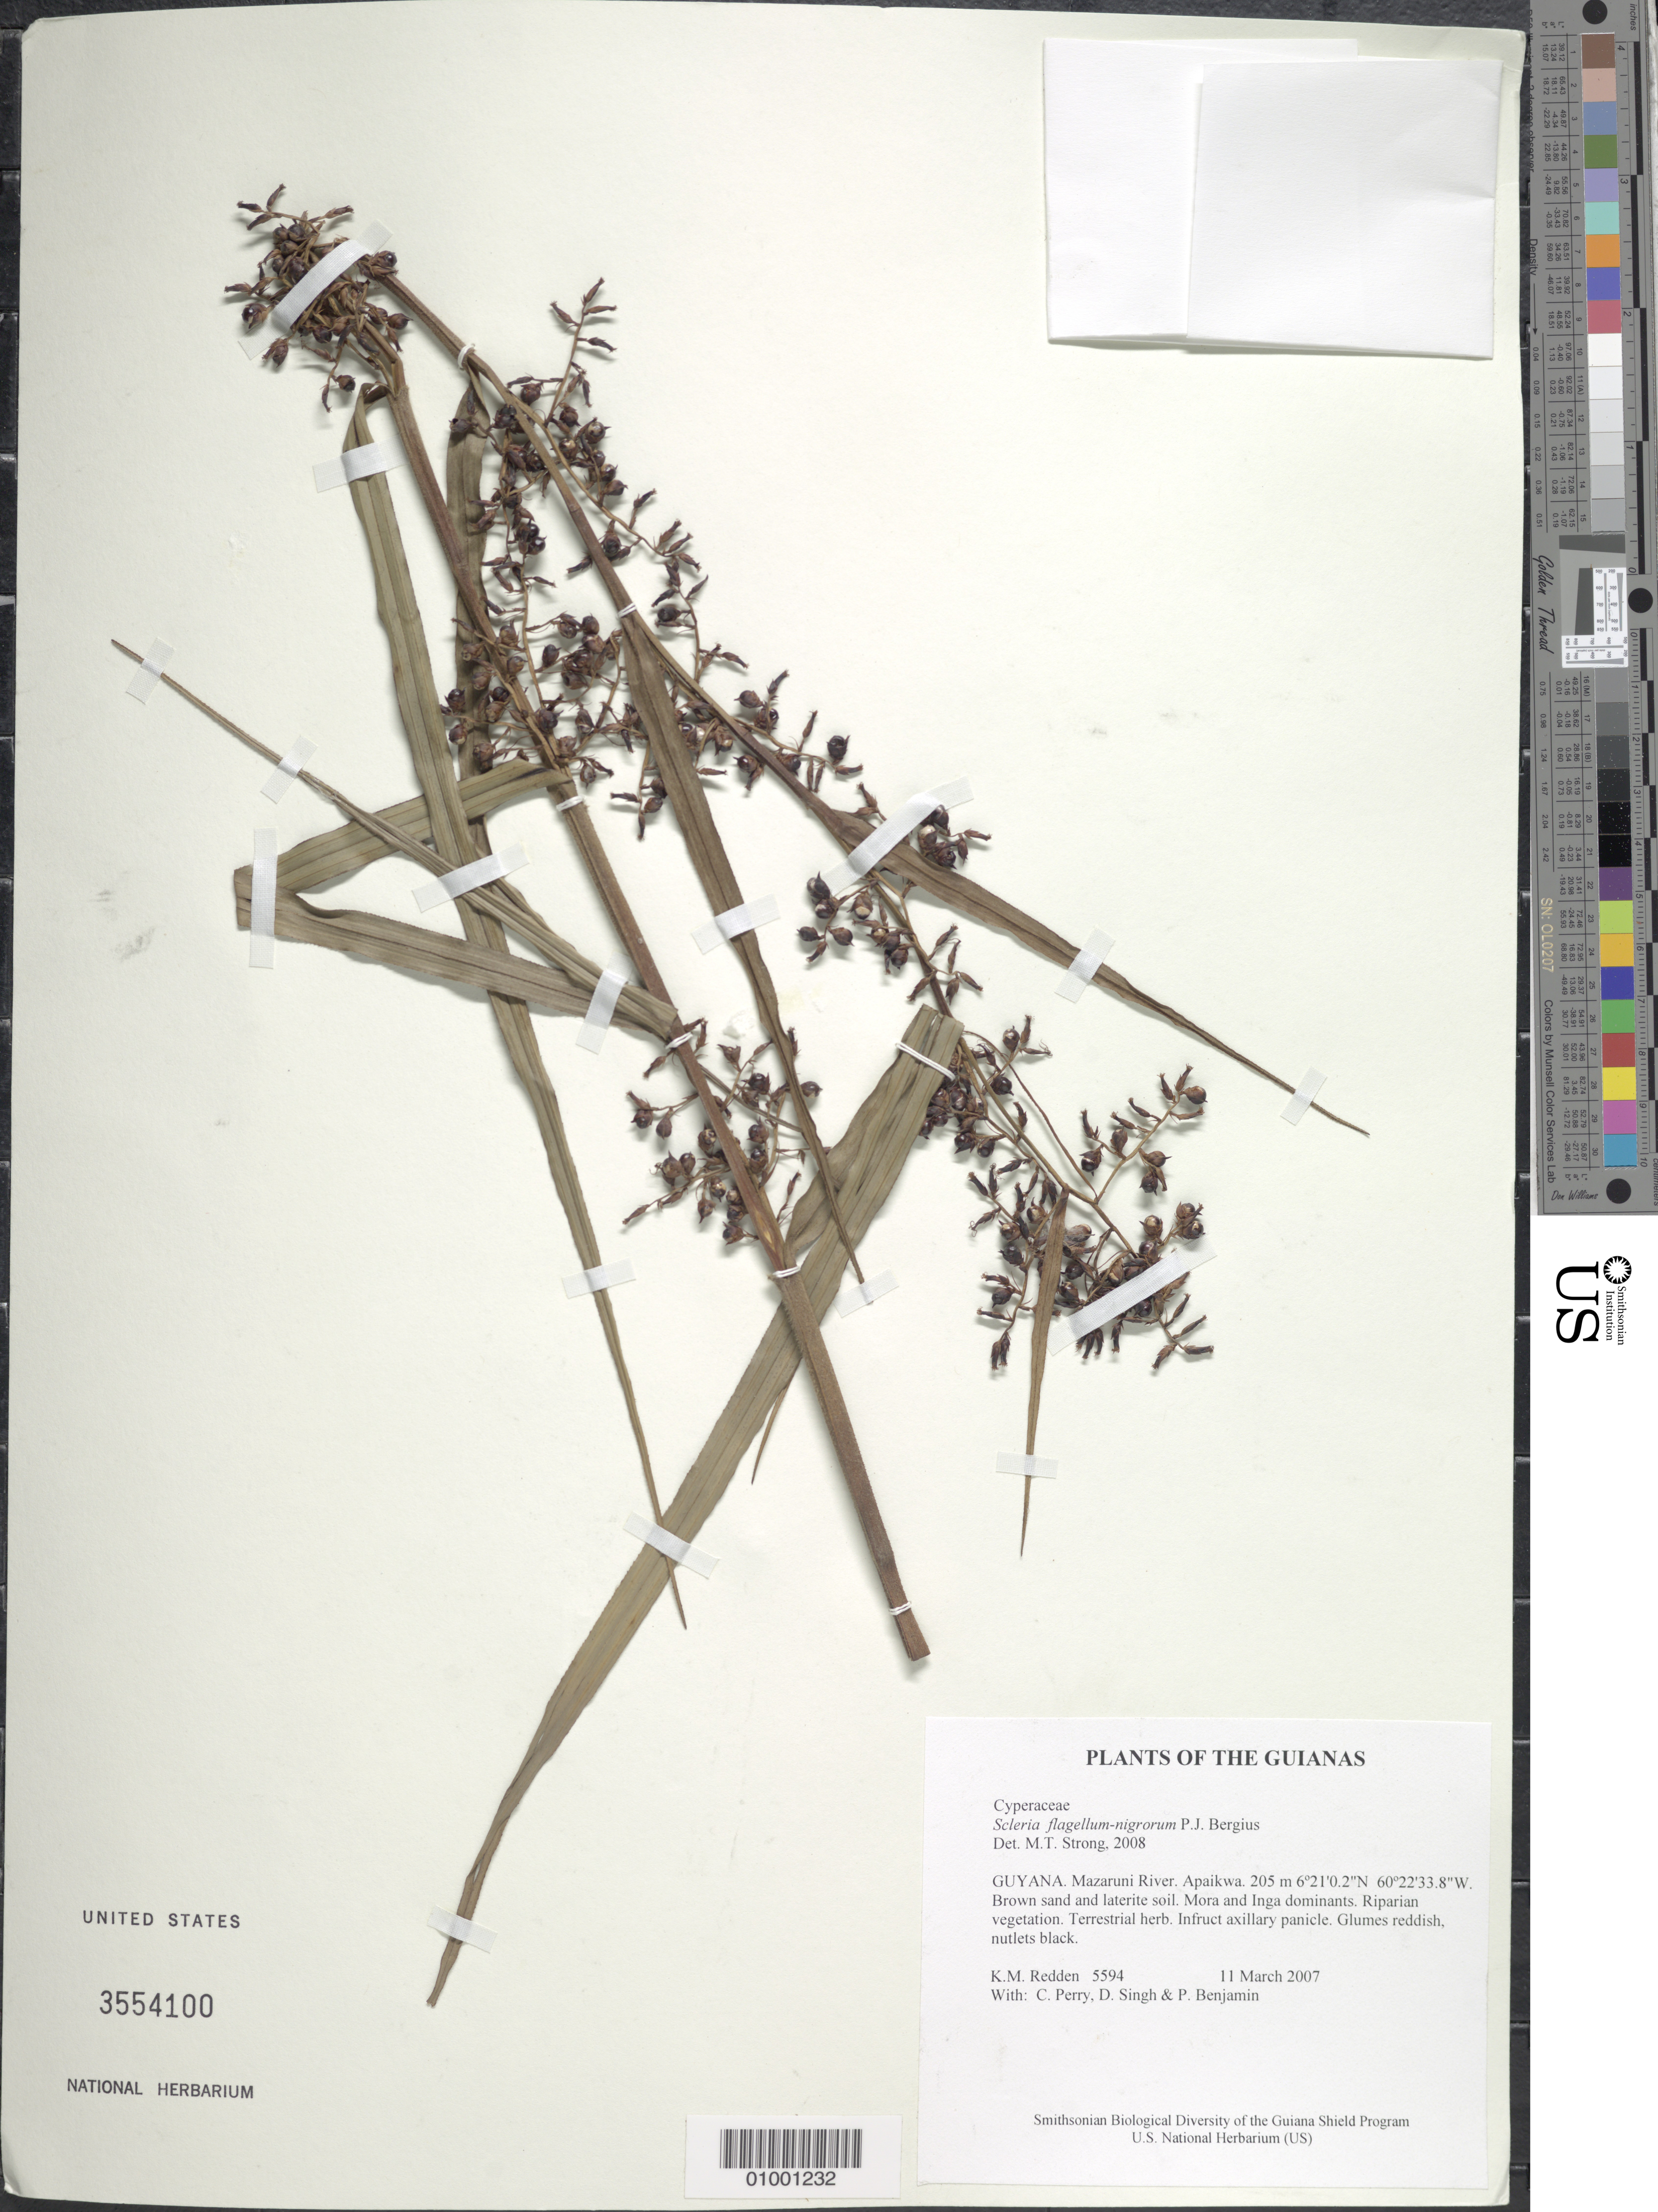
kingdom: Plantae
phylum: Tracheophyta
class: Liliopsida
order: Poales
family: Cyperaceae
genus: Scleria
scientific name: Scleria flagellum-nigrorum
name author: P.J. Bergius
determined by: Strong, M. T., (US), Smithsonian Institution - National Museum of Natural History (UNITED STATES)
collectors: K. M. Redden, C. Perry, D. Singh & P. Benjamin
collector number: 5594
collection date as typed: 11 March 2007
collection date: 2007-03-11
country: Guyana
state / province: Cuyuni-Mazaruni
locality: Mazaruni River. Apaikwa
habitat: Brown sand and laterite soil. Mora and Inga dominant. Riparian vegetation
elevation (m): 205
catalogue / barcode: US 3554100